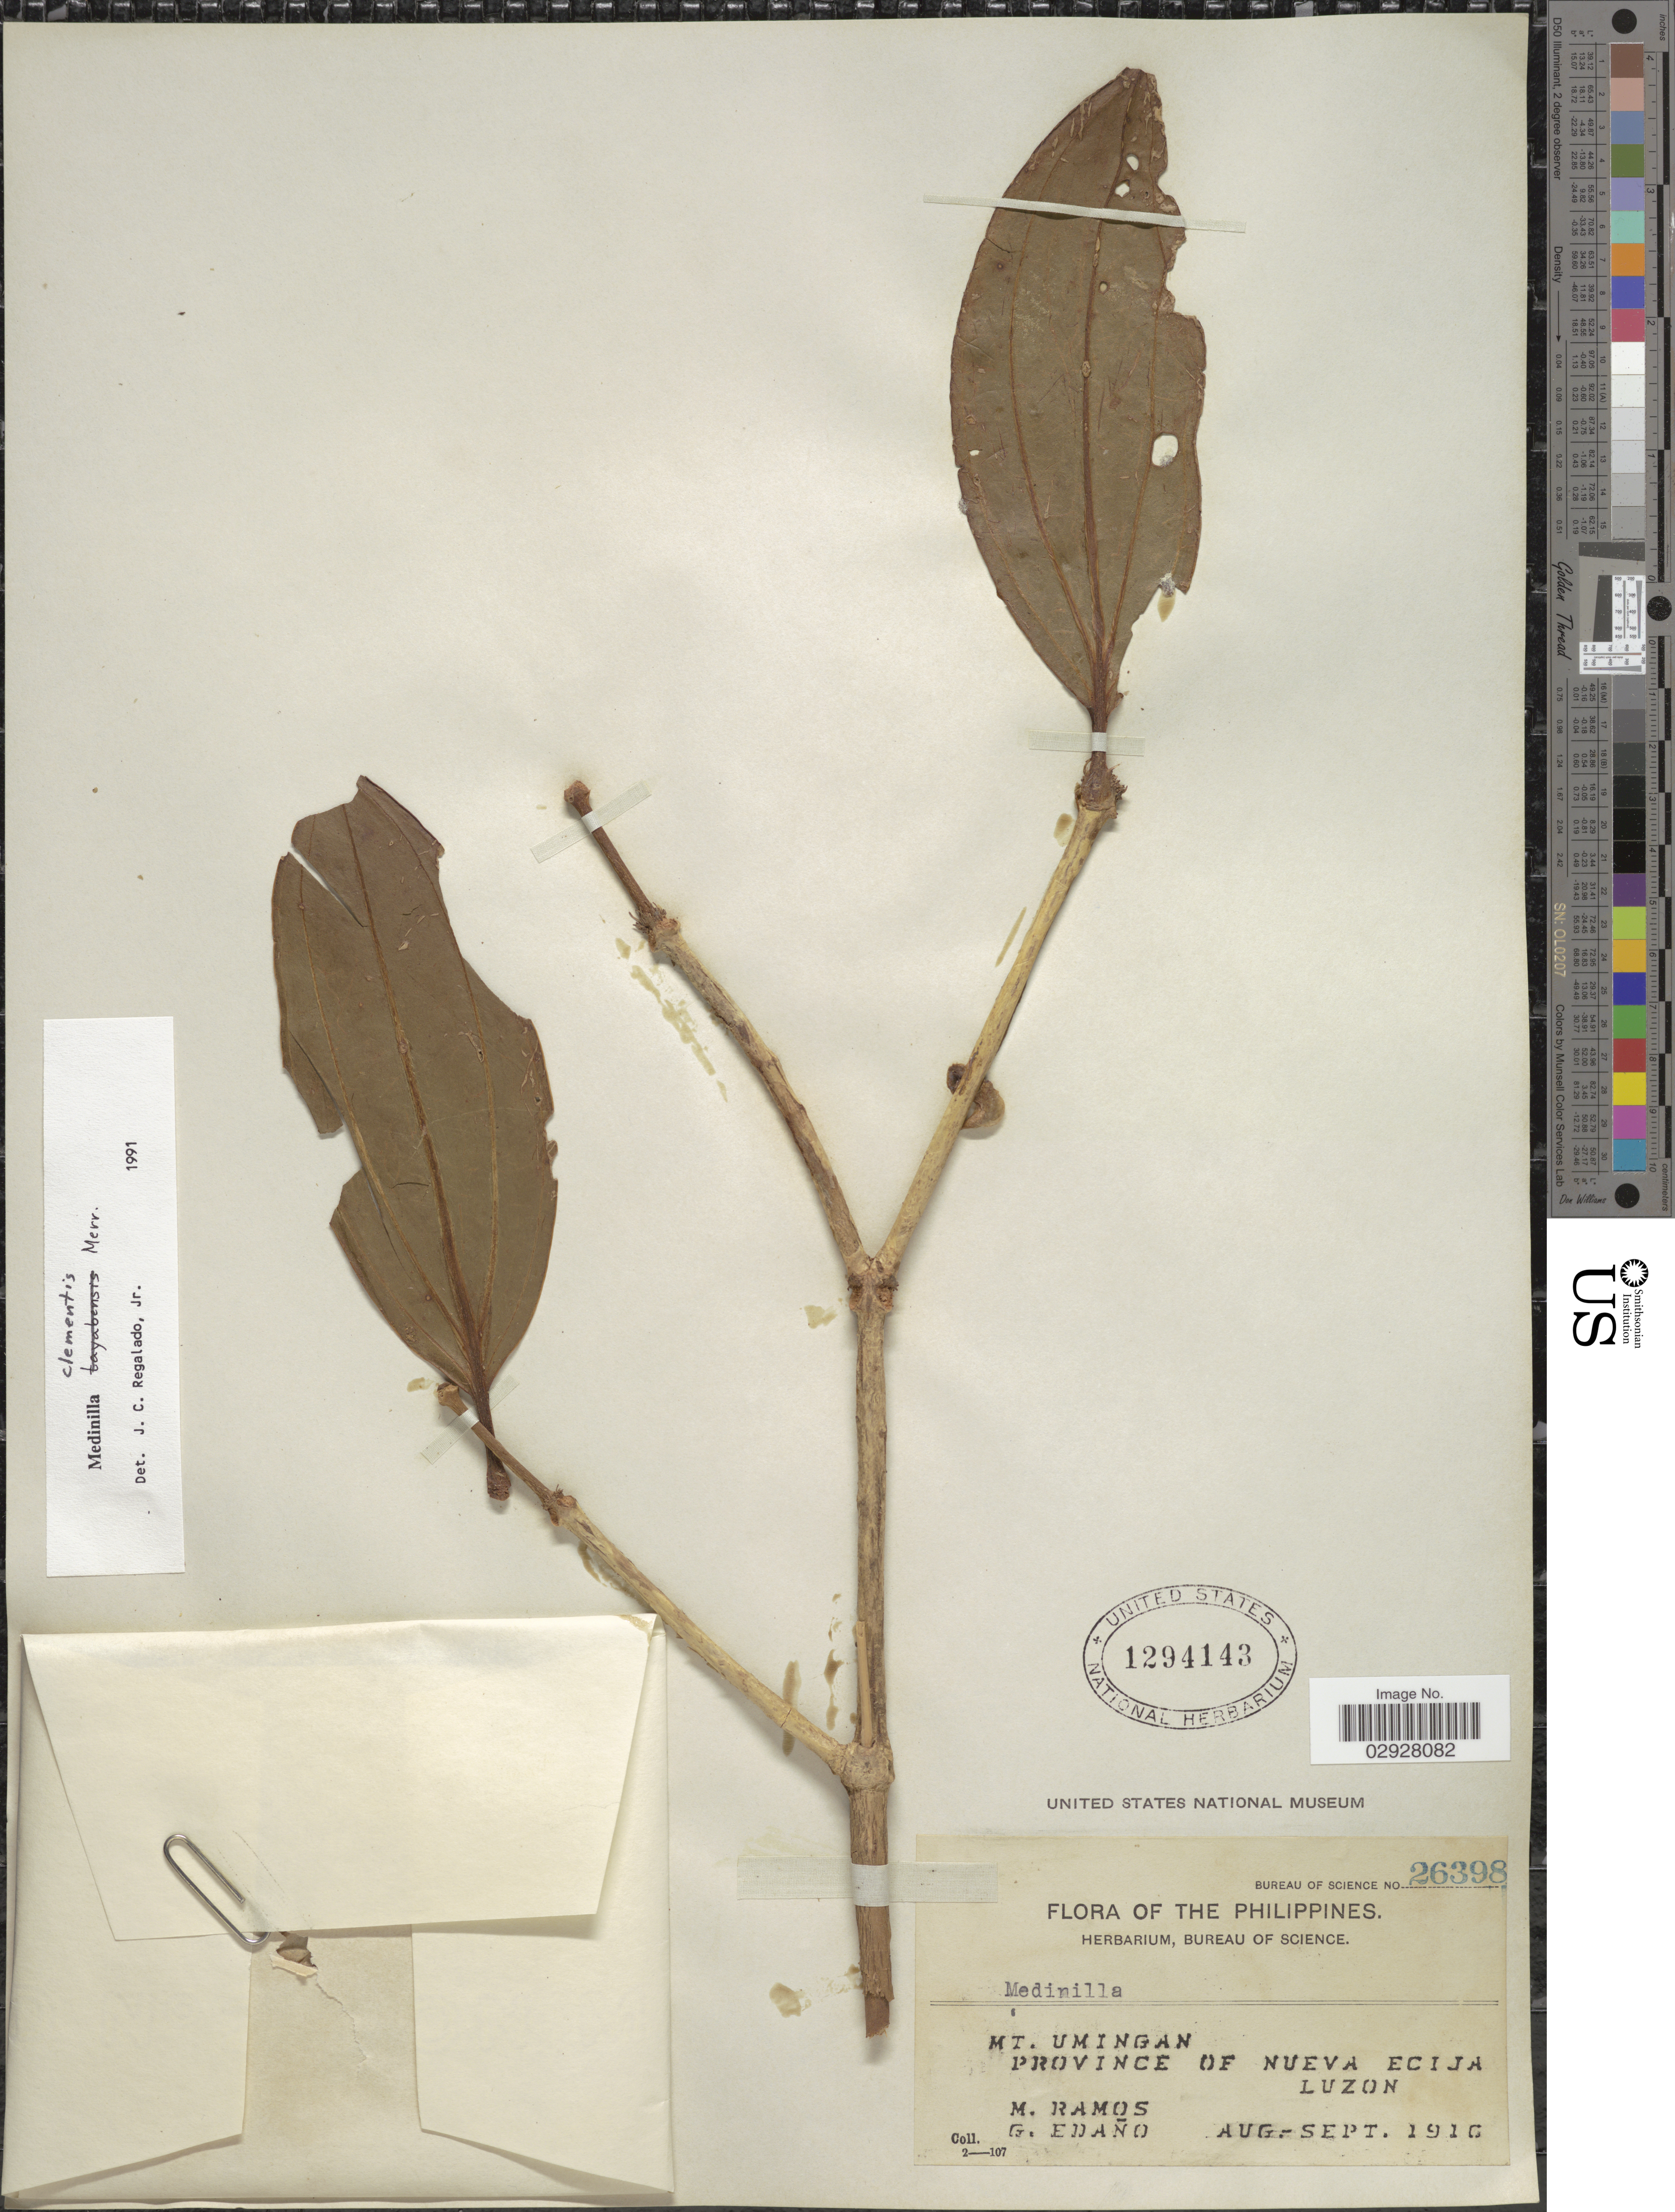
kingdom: Plantae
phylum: Tracheophyta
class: Magnoliopsida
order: Myrtales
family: Melastomataceae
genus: Medinilla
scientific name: Medinilla clementis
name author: Merr.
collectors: M. Ramos & G. Edaño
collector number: Bureau of Science 26398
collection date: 1916-08/1916-09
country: Philippines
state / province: Central Luzon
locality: Mt. Umingan, Province of Nueva Ecija, Luzon.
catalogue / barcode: US 1294143